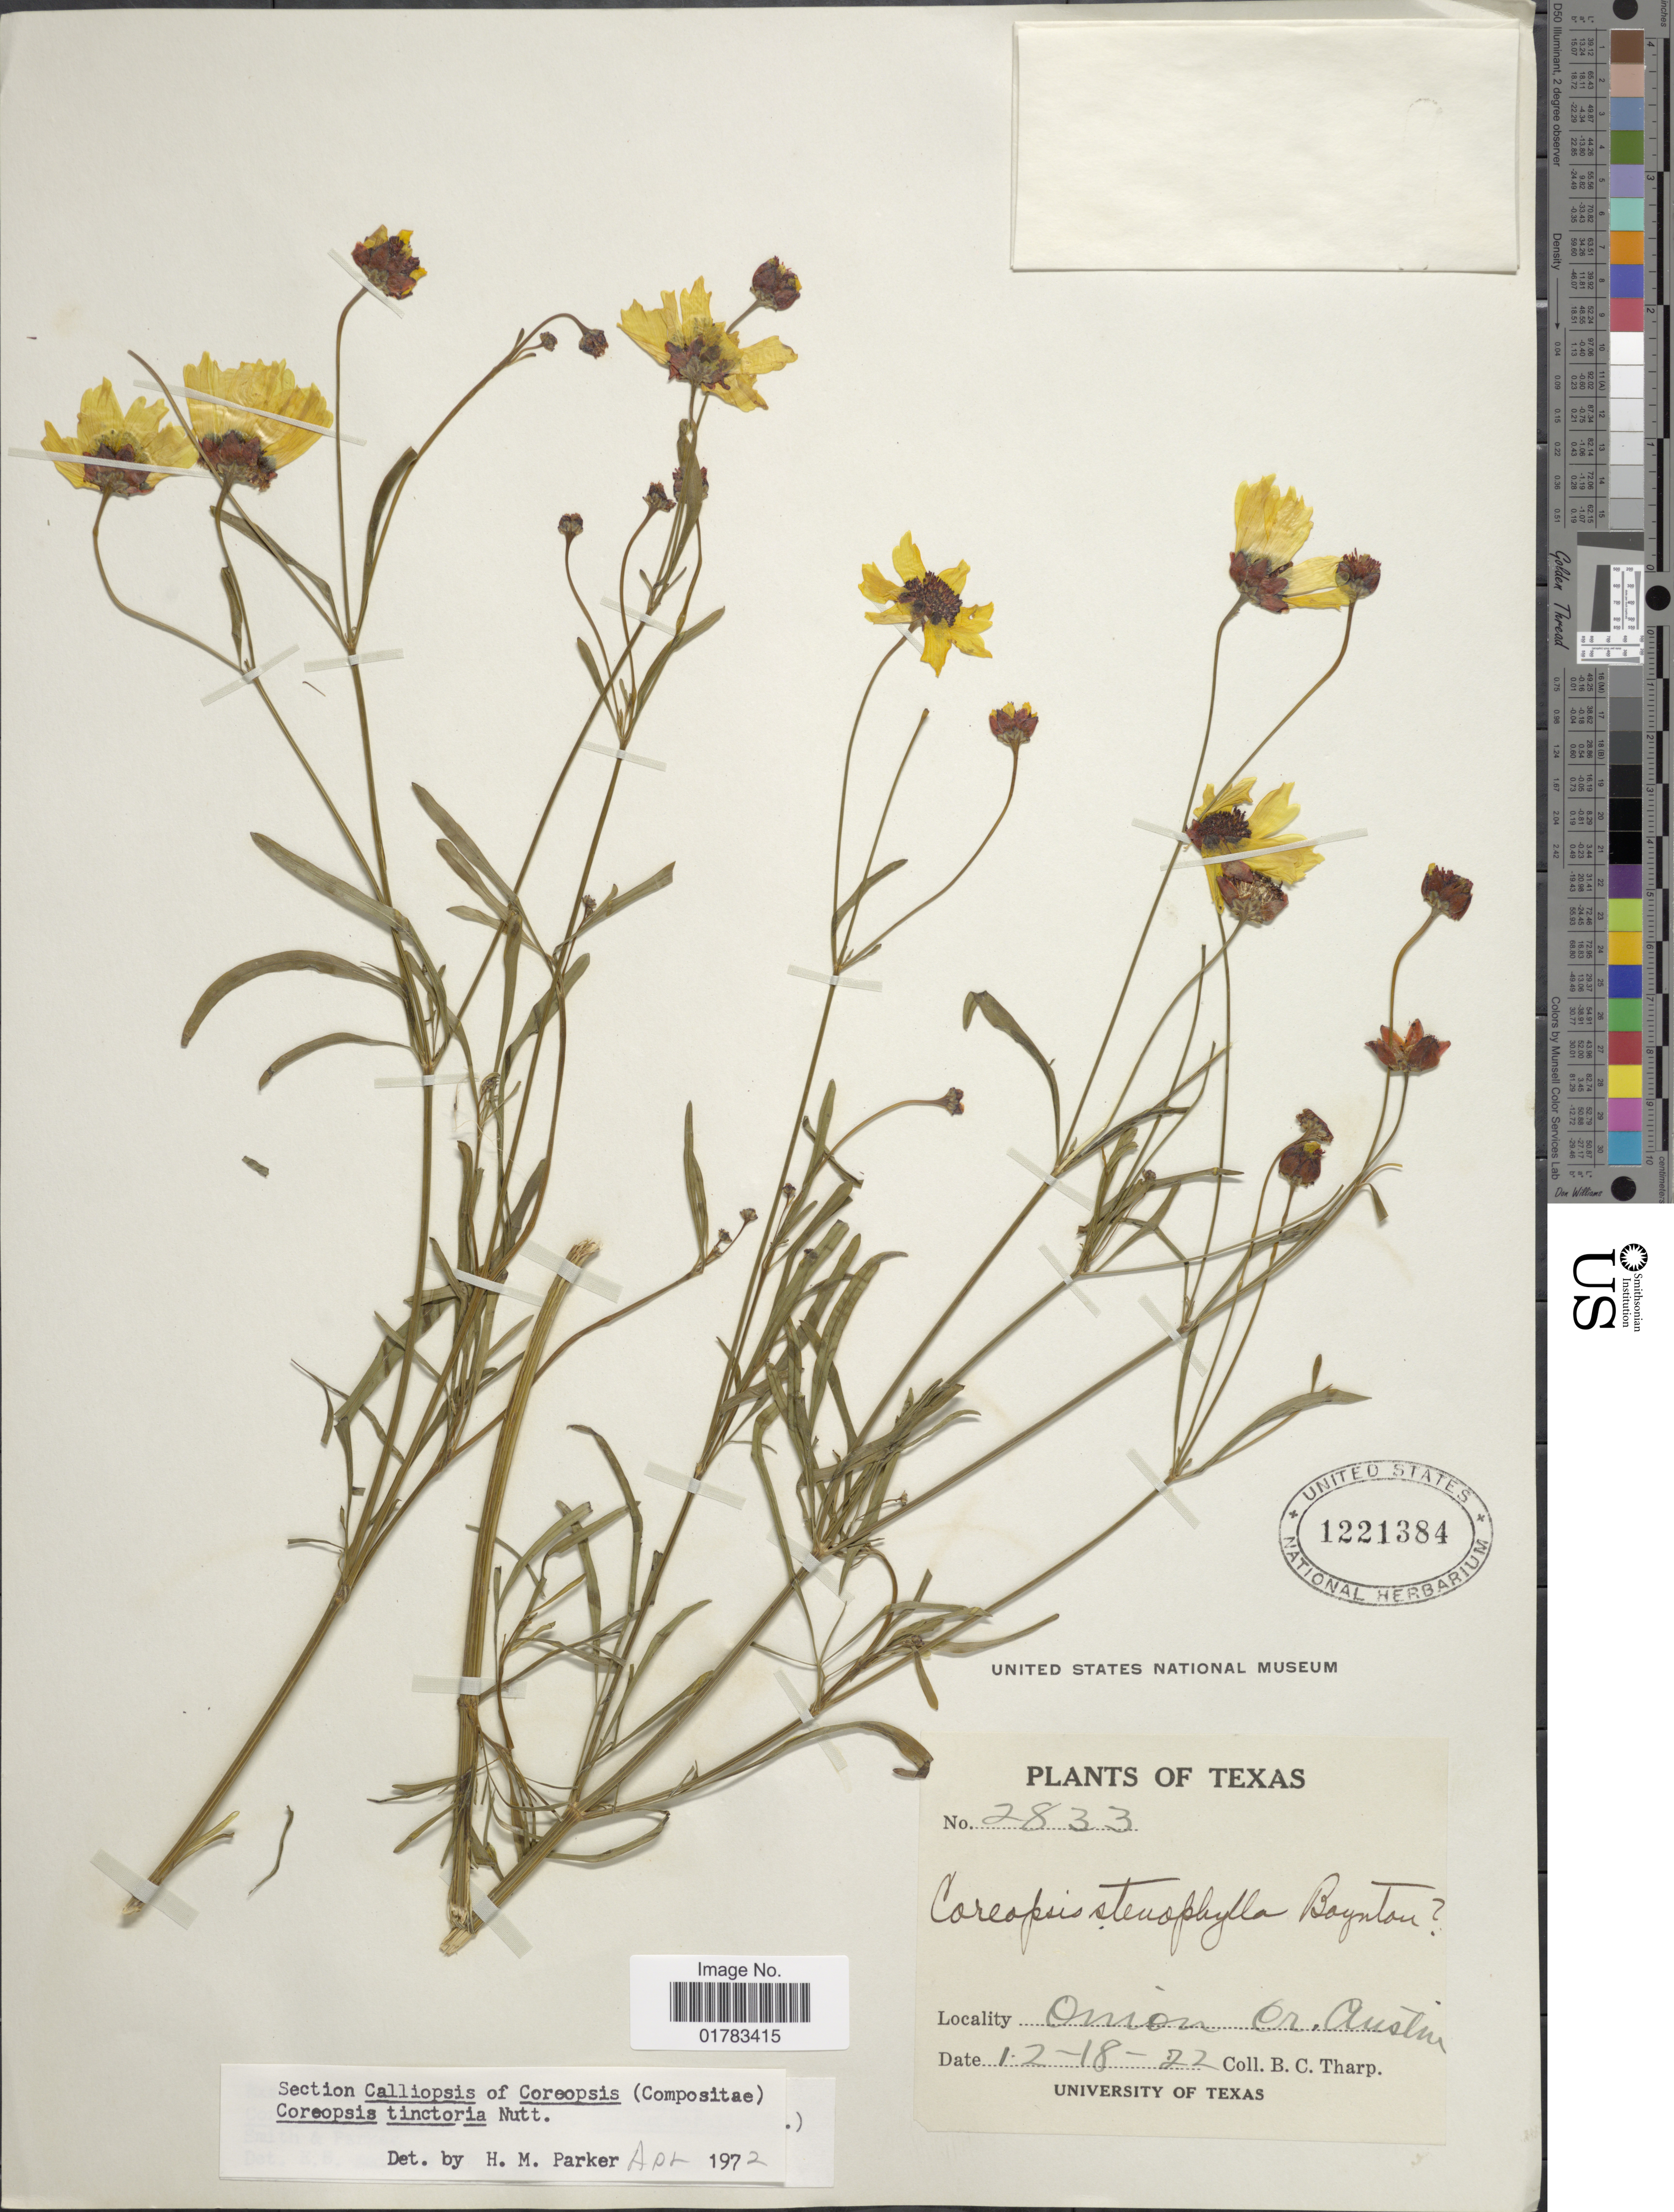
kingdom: Plantae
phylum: Tracheophyta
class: Magnoliopsida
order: Asterales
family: Asteraceae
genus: Coreopsis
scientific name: Coreopsis tinctoria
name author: Nutt.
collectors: B. C. Tharp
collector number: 2833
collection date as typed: Transcribed d/m/y: 18/12/22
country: United States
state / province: Texas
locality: Onion Cr. Austin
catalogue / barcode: US 1221384